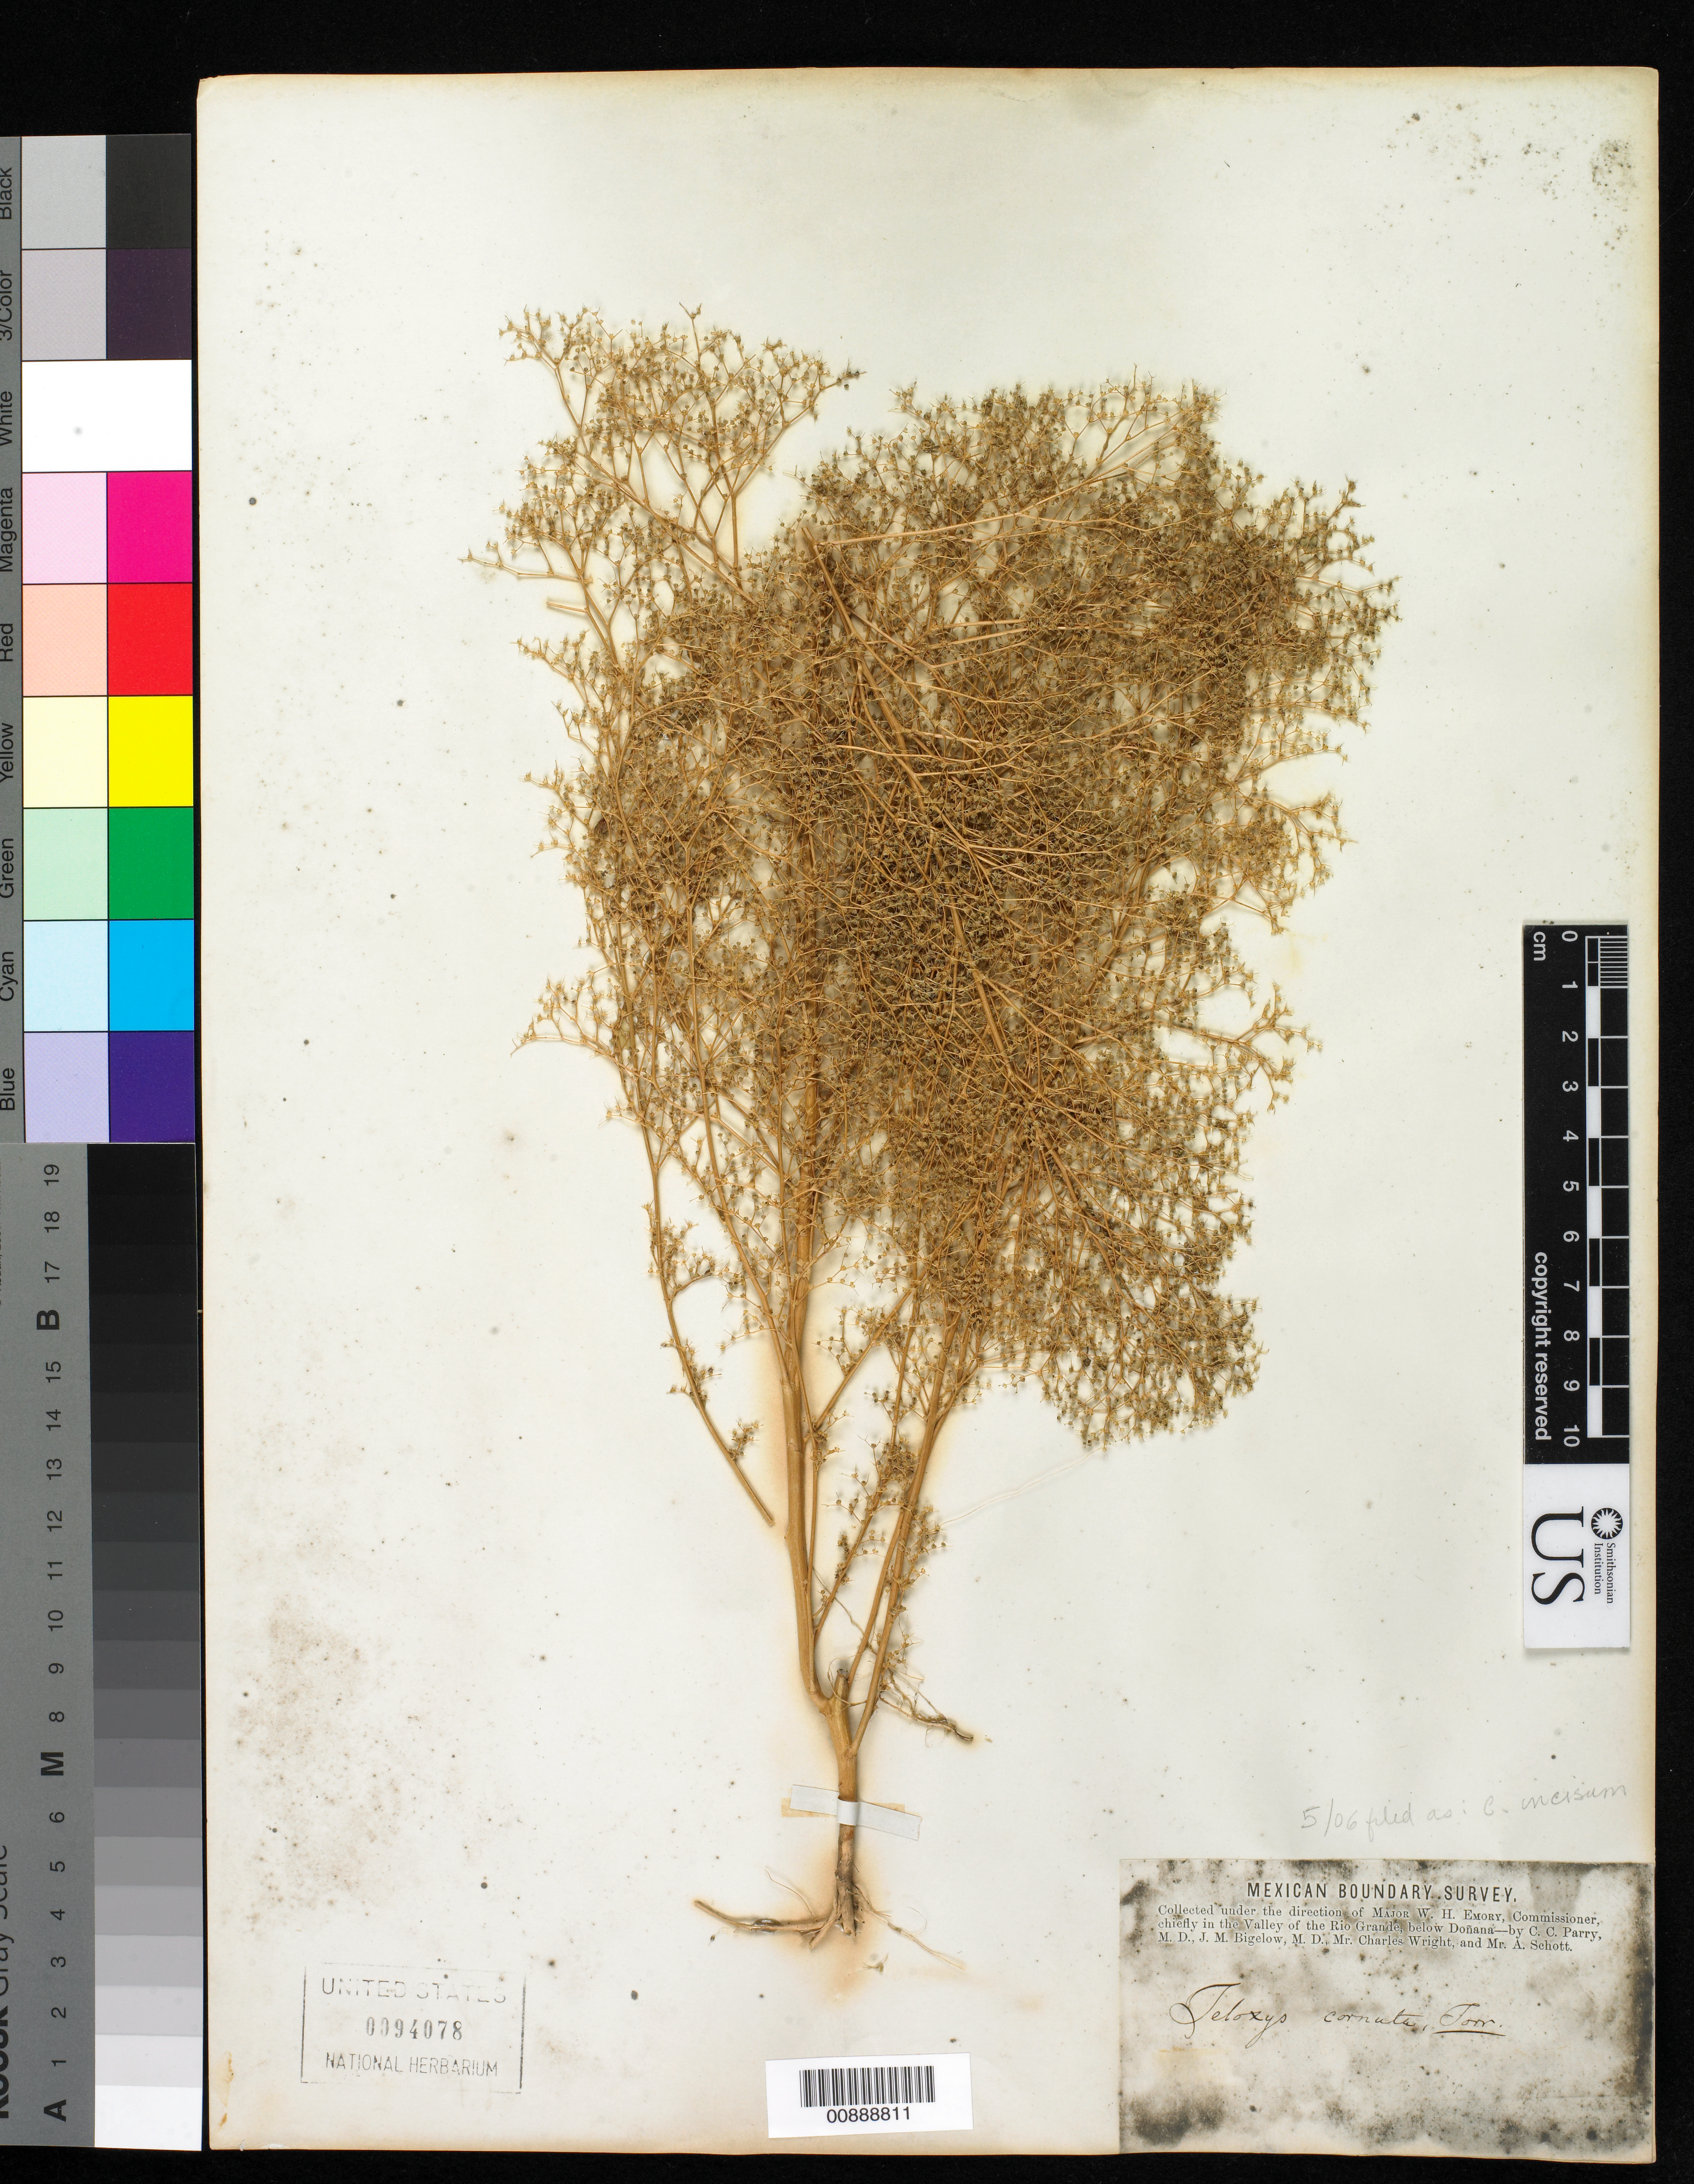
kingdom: Plantae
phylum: Tracheophyta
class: Magnoliopsida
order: Caryophyllales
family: Amaranthaceae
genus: Chenopodium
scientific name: Chenopodium incisum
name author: Poir.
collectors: C. C. Parry, J. M. Bigelow, C. Wright & A. C. V. Schott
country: United States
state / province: New Mexico / Texas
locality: Valley of the Rio Grande, below Doñana.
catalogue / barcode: US 94078